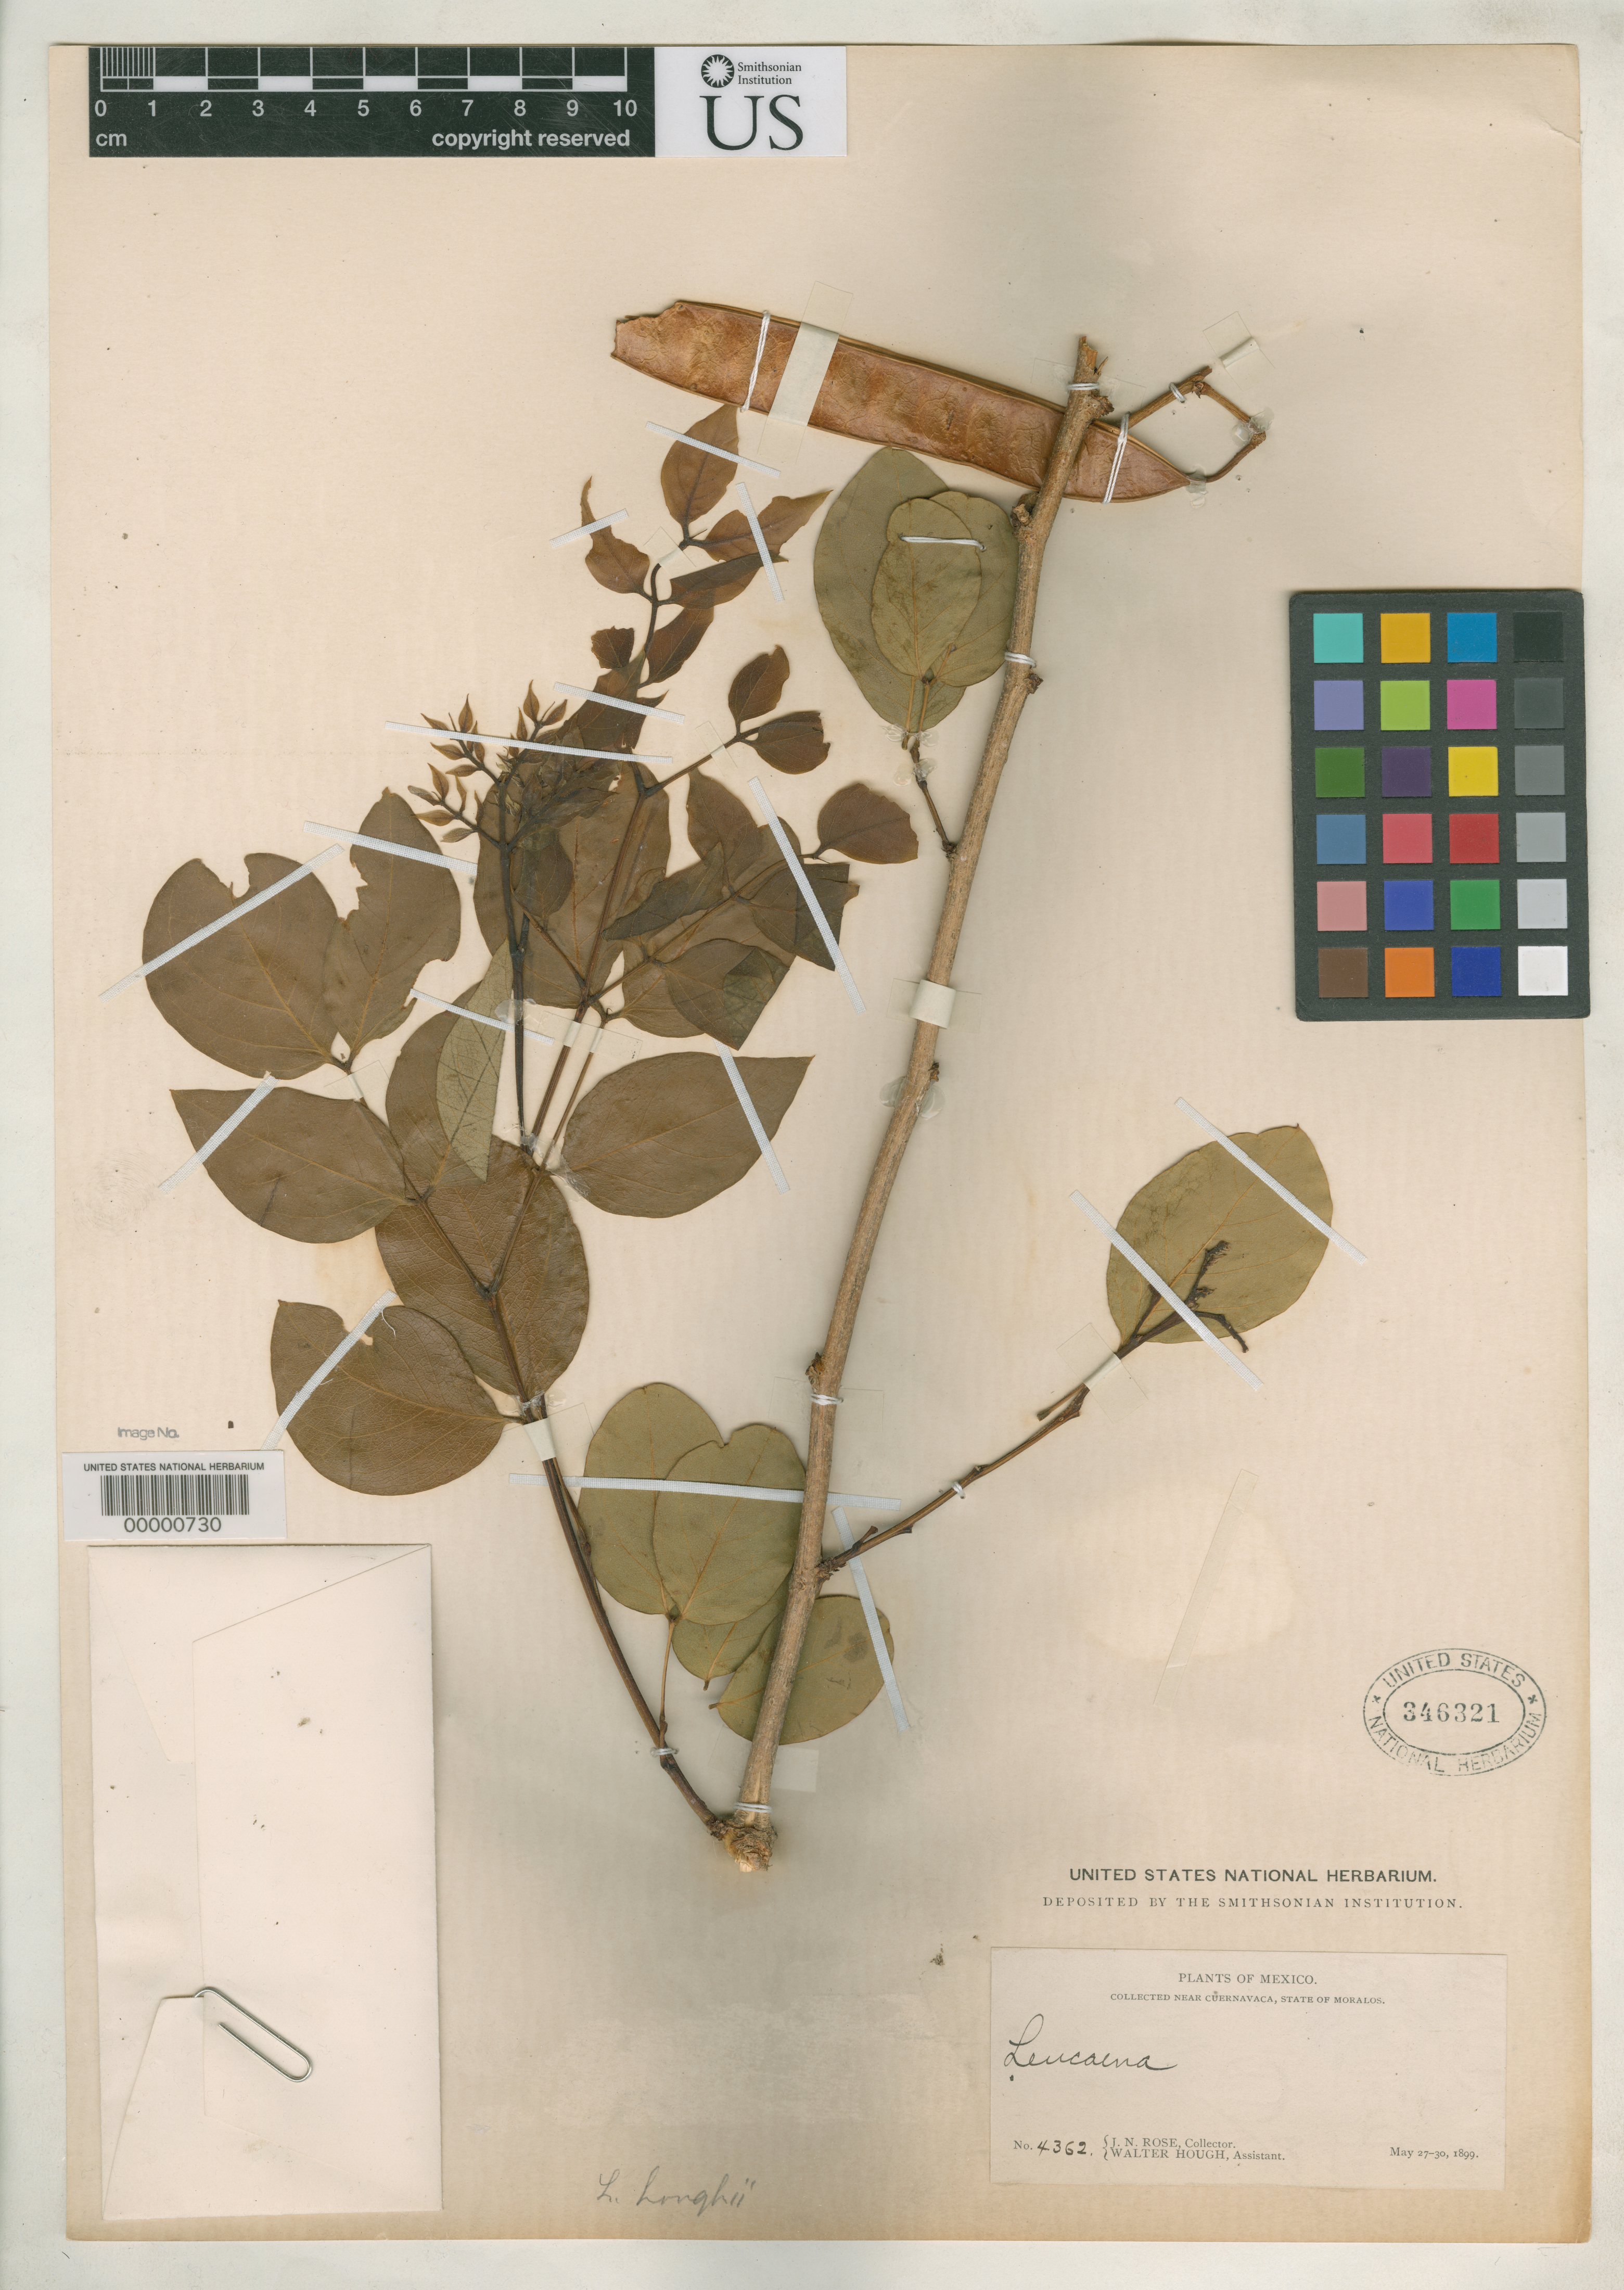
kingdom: Plantae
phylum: Tracheophyta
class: Magnoliopsida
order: Fabales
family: Fabaceae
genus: Leucaena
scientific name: Leucaena houghii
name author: Britton & Rose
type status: Type Collection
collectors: J. N. Rose & W. Hough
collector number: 4362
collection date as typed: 27 May 1899 to 30 May 1899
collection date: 1899-05-27/1899-05-30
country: Mexico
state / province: Morelos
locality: Near Cuernavaca.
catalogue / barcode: US 346321